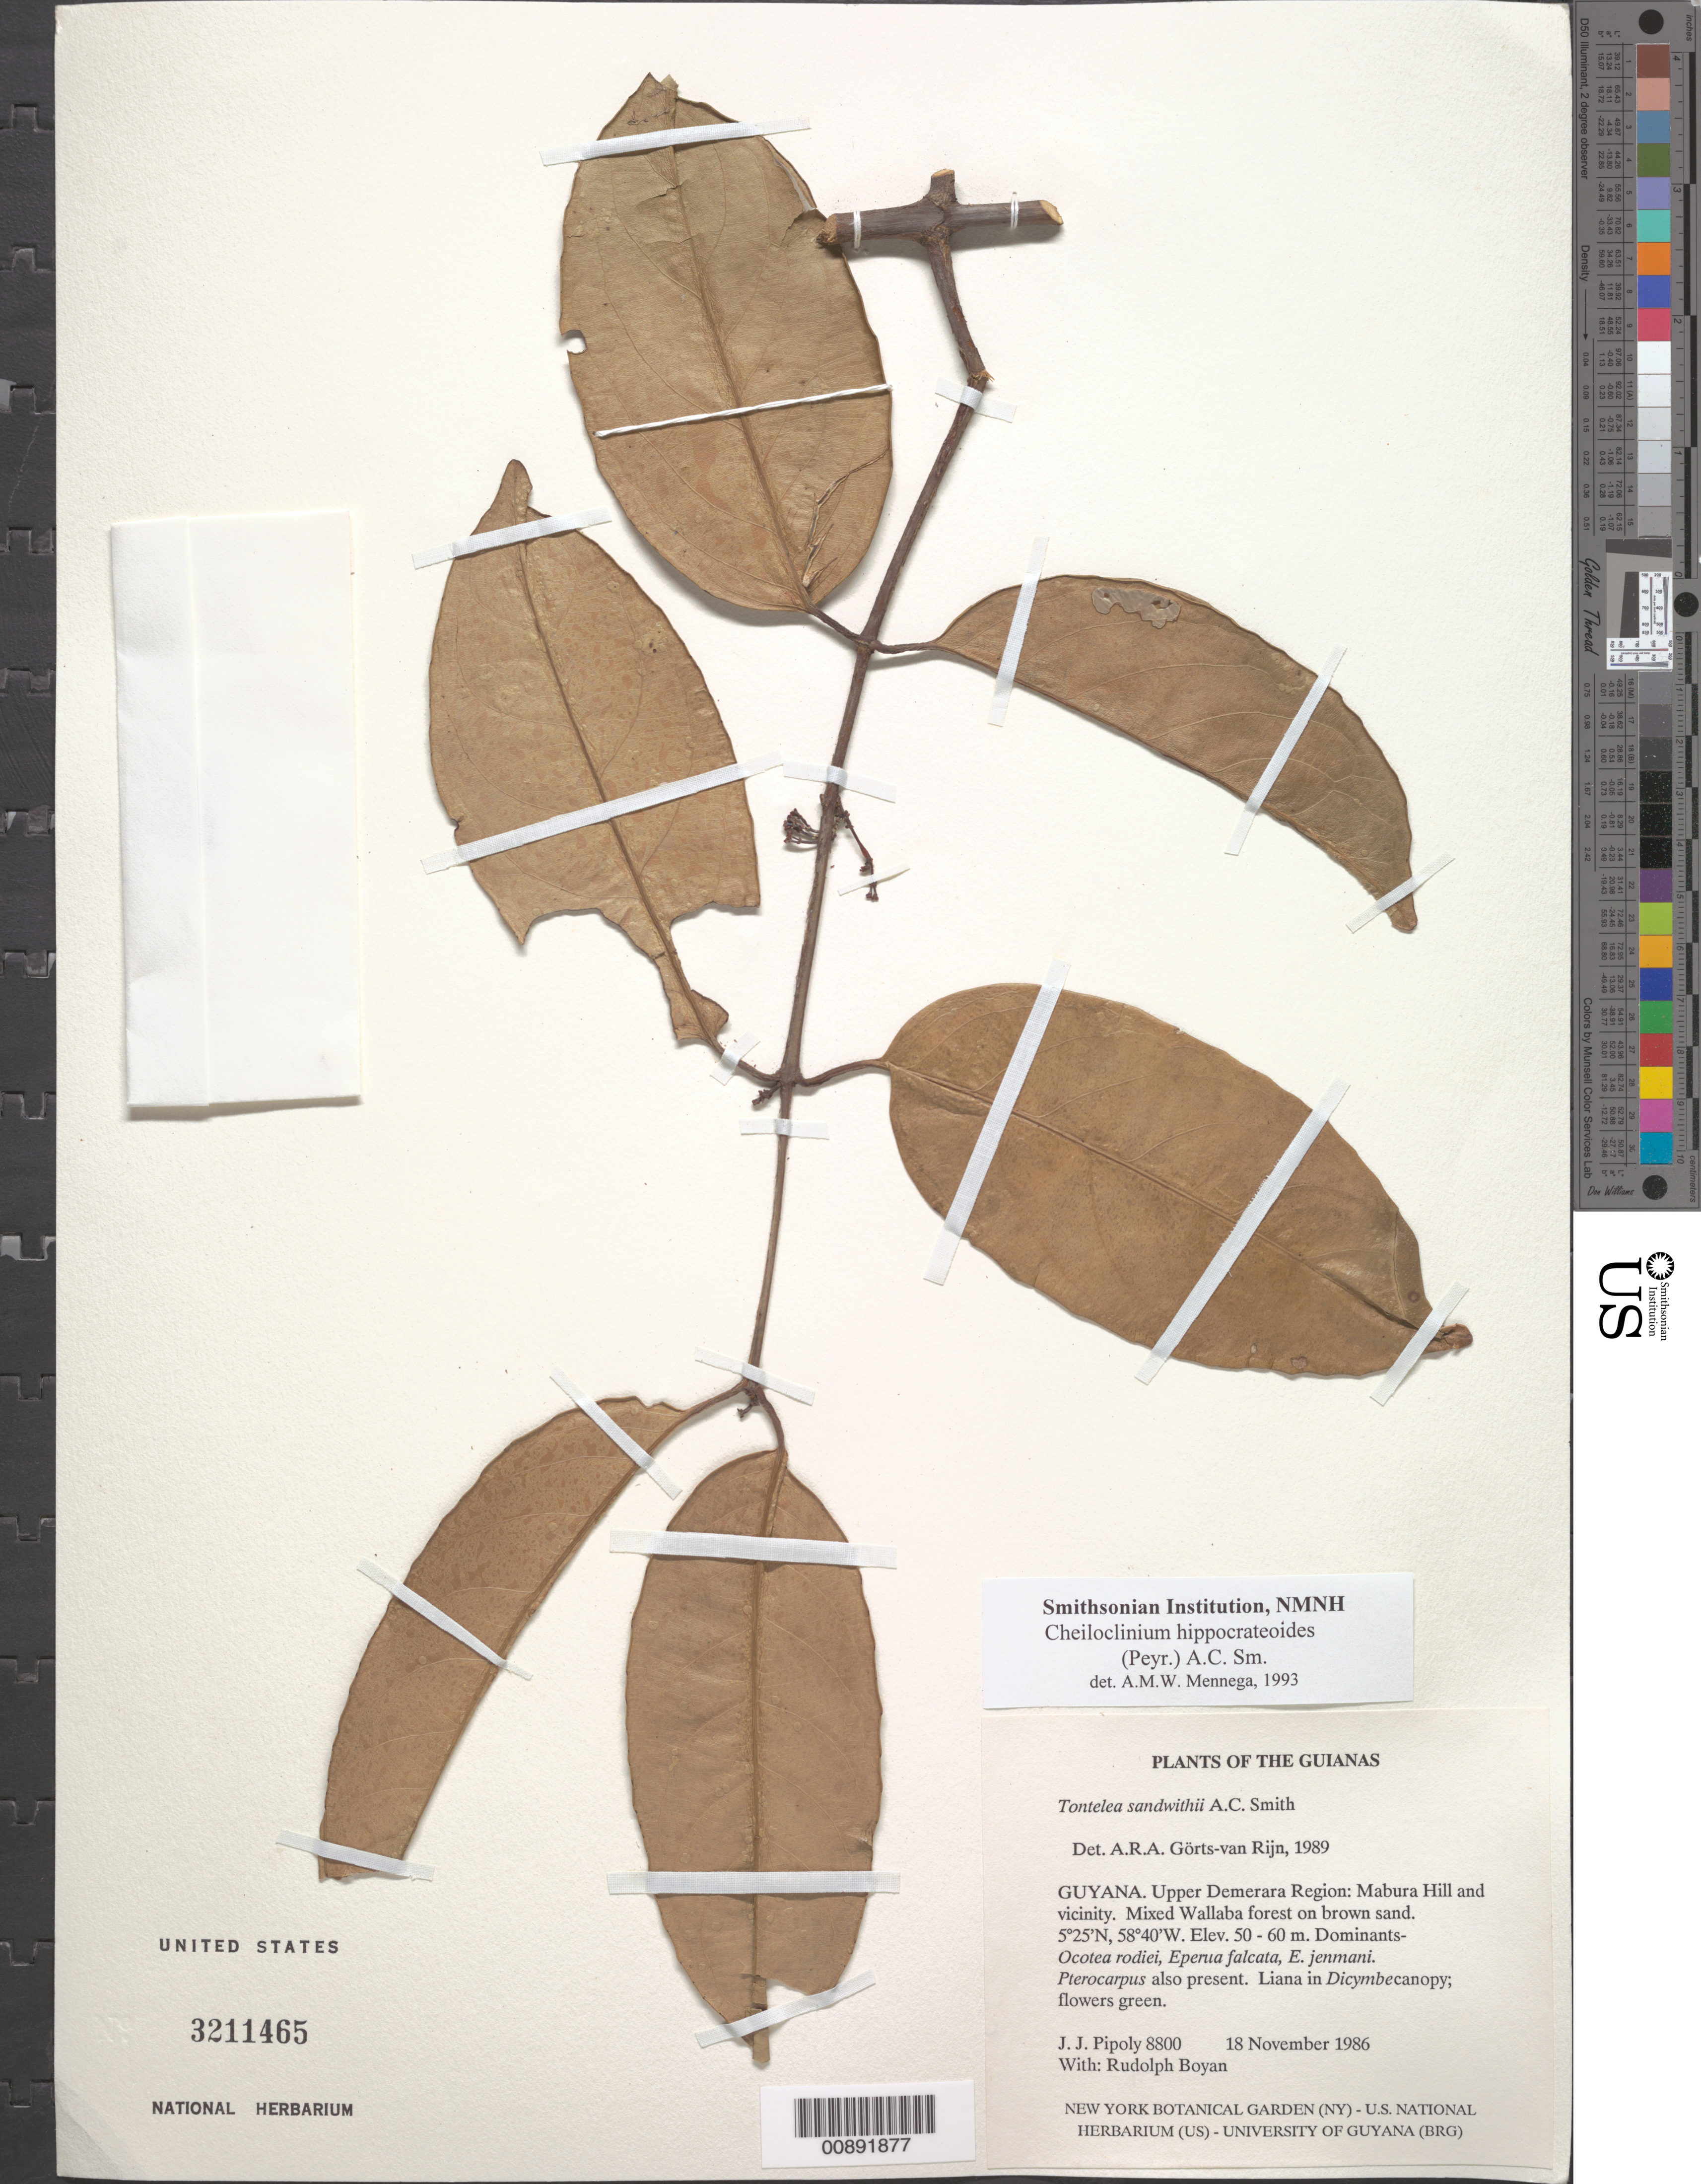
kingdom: Plantae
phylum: Tracheophyta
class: Magnoliopsida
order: Celastrales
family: Celastraceae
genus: Cheiloclinium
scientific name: Cheiloclinium hippocrateoides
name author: (Peyr.) A.C. Sm.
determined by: Mennega, A. M. W.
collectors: J. J. Pipoly & R. Boyan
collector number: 8800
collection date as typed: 18 November 1986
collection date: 1986-11-18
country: Guyana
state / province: U. Demerara-Berbice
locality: Mabura Hill and vicinity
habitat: Mixed Wallaba forest on brown sand. Dominants: Ocotea rodiaei, Eperua falcata, E. jenmanii. Pterocarpus also present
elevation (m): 50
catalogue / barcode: US 3211465